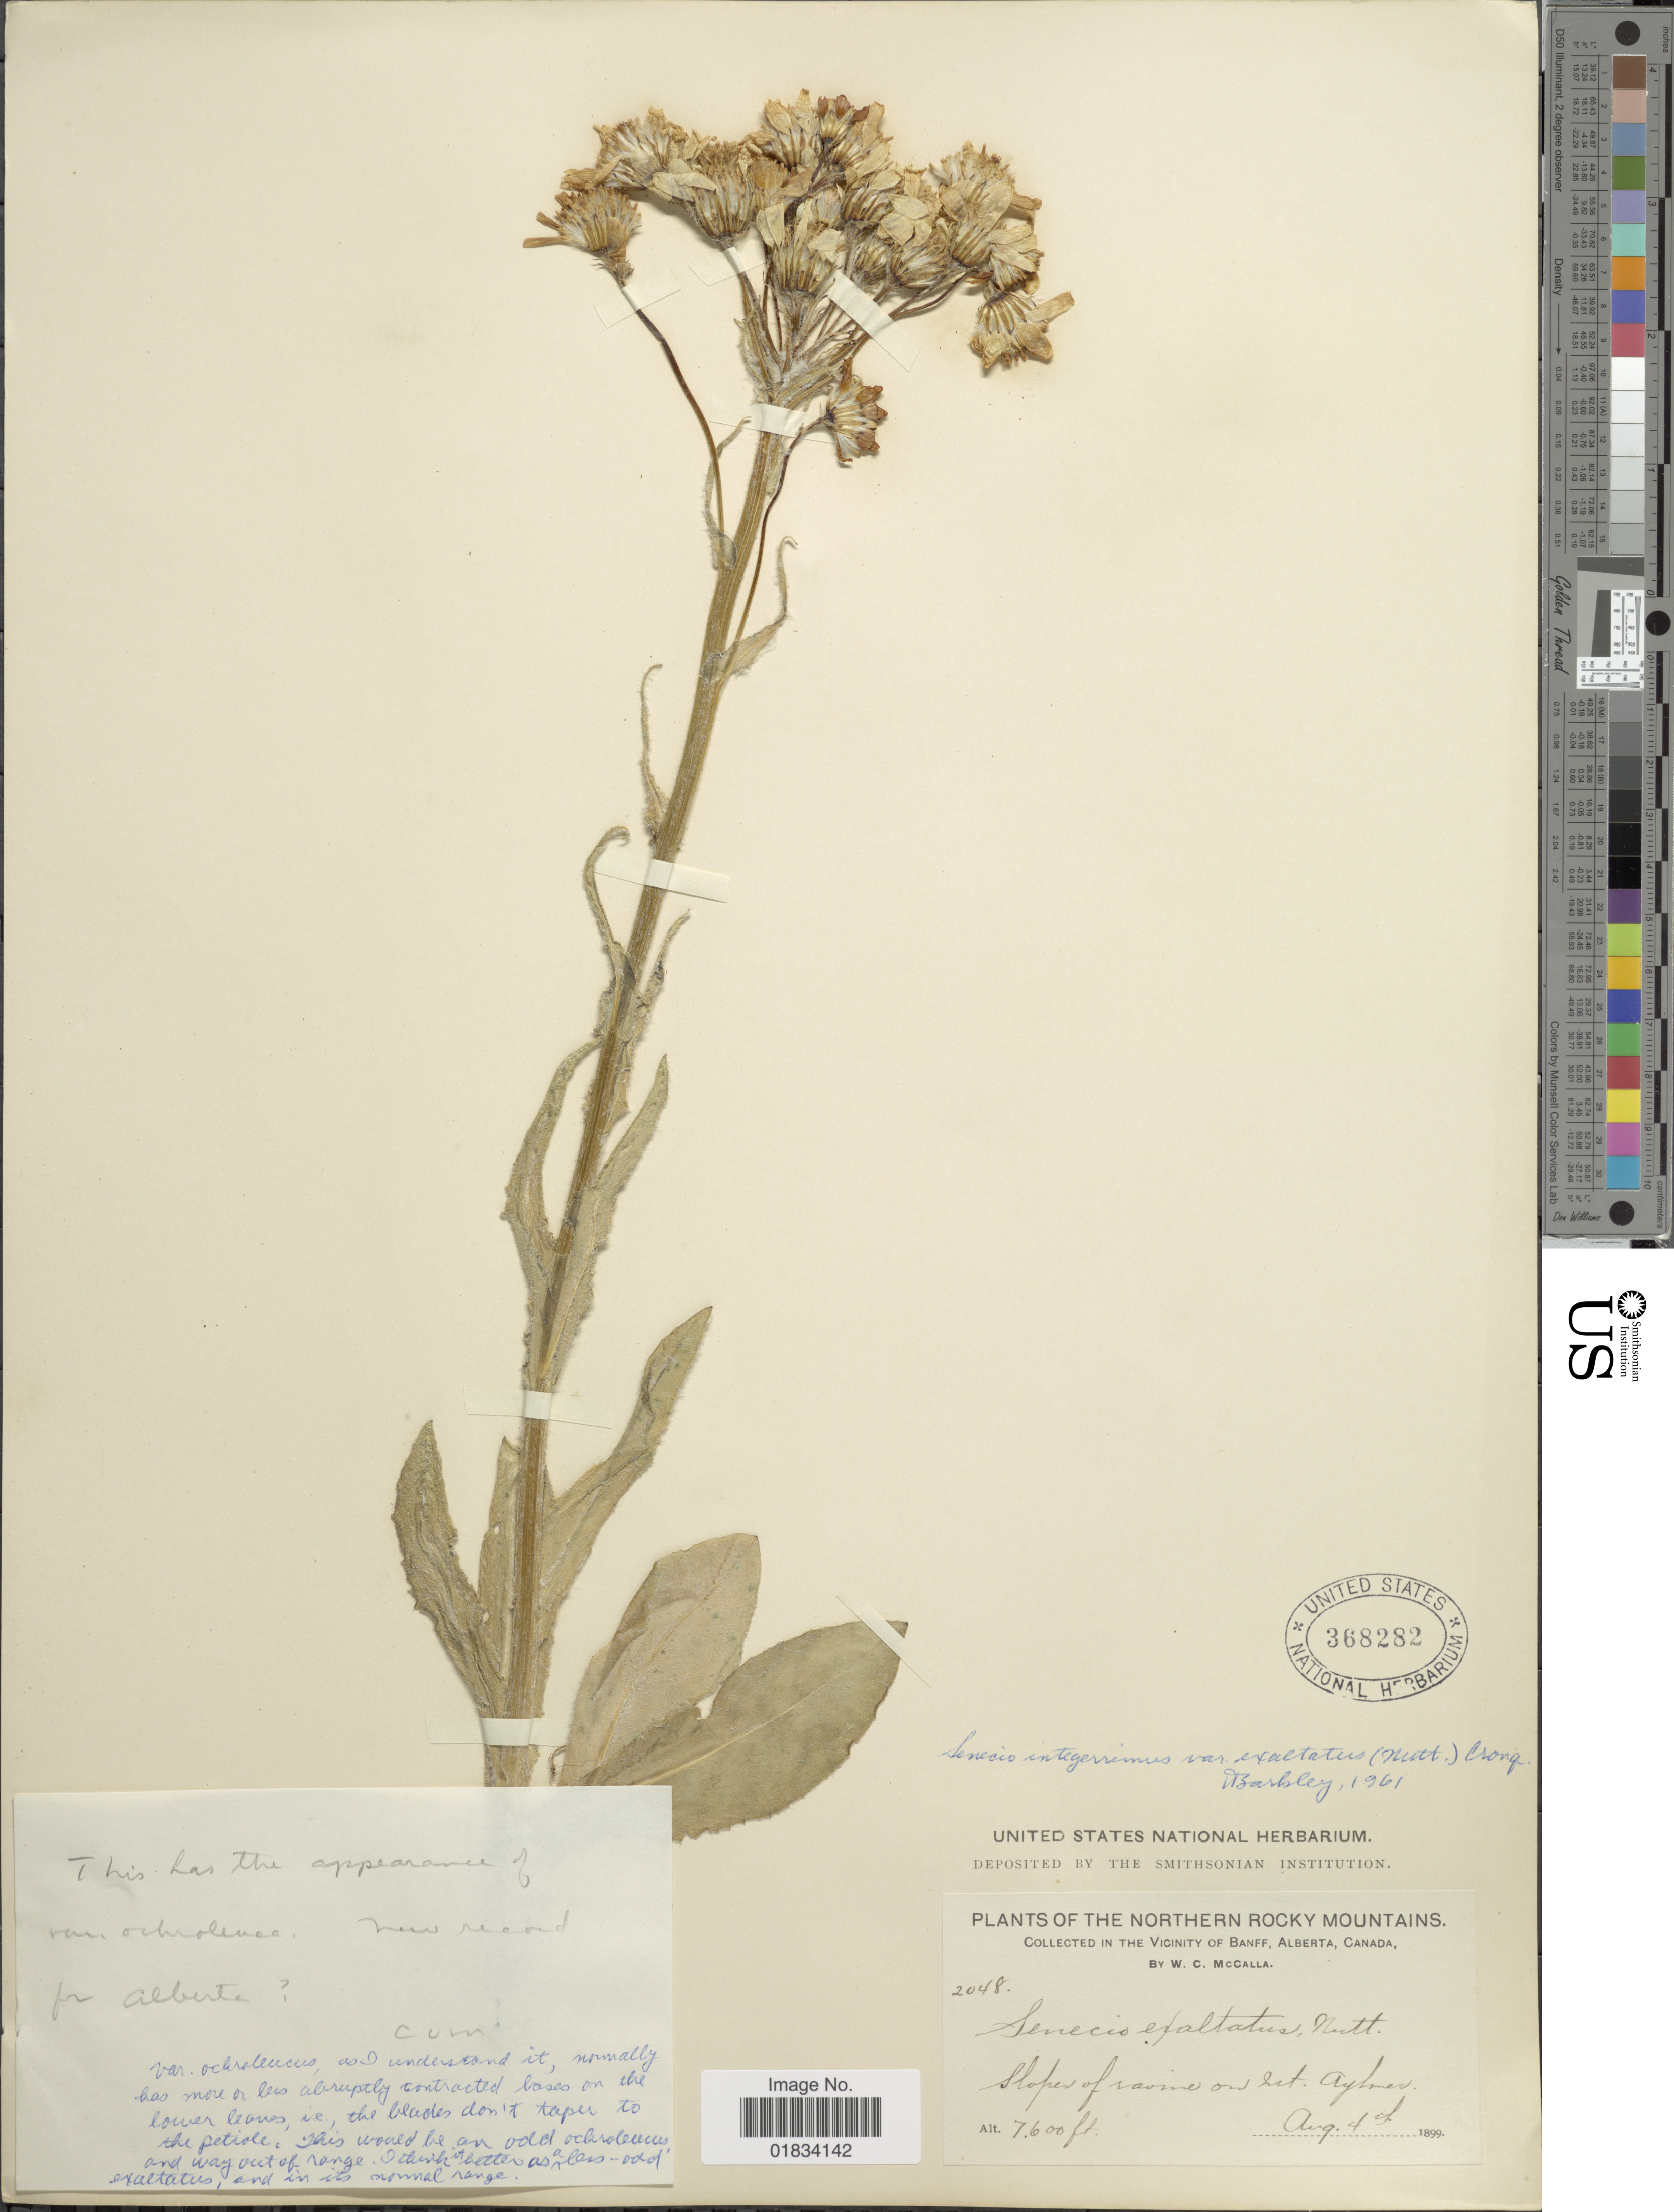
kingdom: Plantae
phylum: Tracheophyta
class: Magnoliopsida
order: Asterales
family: Asteraceae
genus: Senecio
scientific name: Senecio integerrimus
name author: Nutt.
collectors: W. McCalla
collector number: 2048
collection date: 1899-08-04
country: Canada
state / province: Alberta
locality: Northern Rocky Mountains, vicinity of Banff, slopes of ravine on Mt. Aylmer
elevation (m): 2316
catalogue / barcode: US 368282